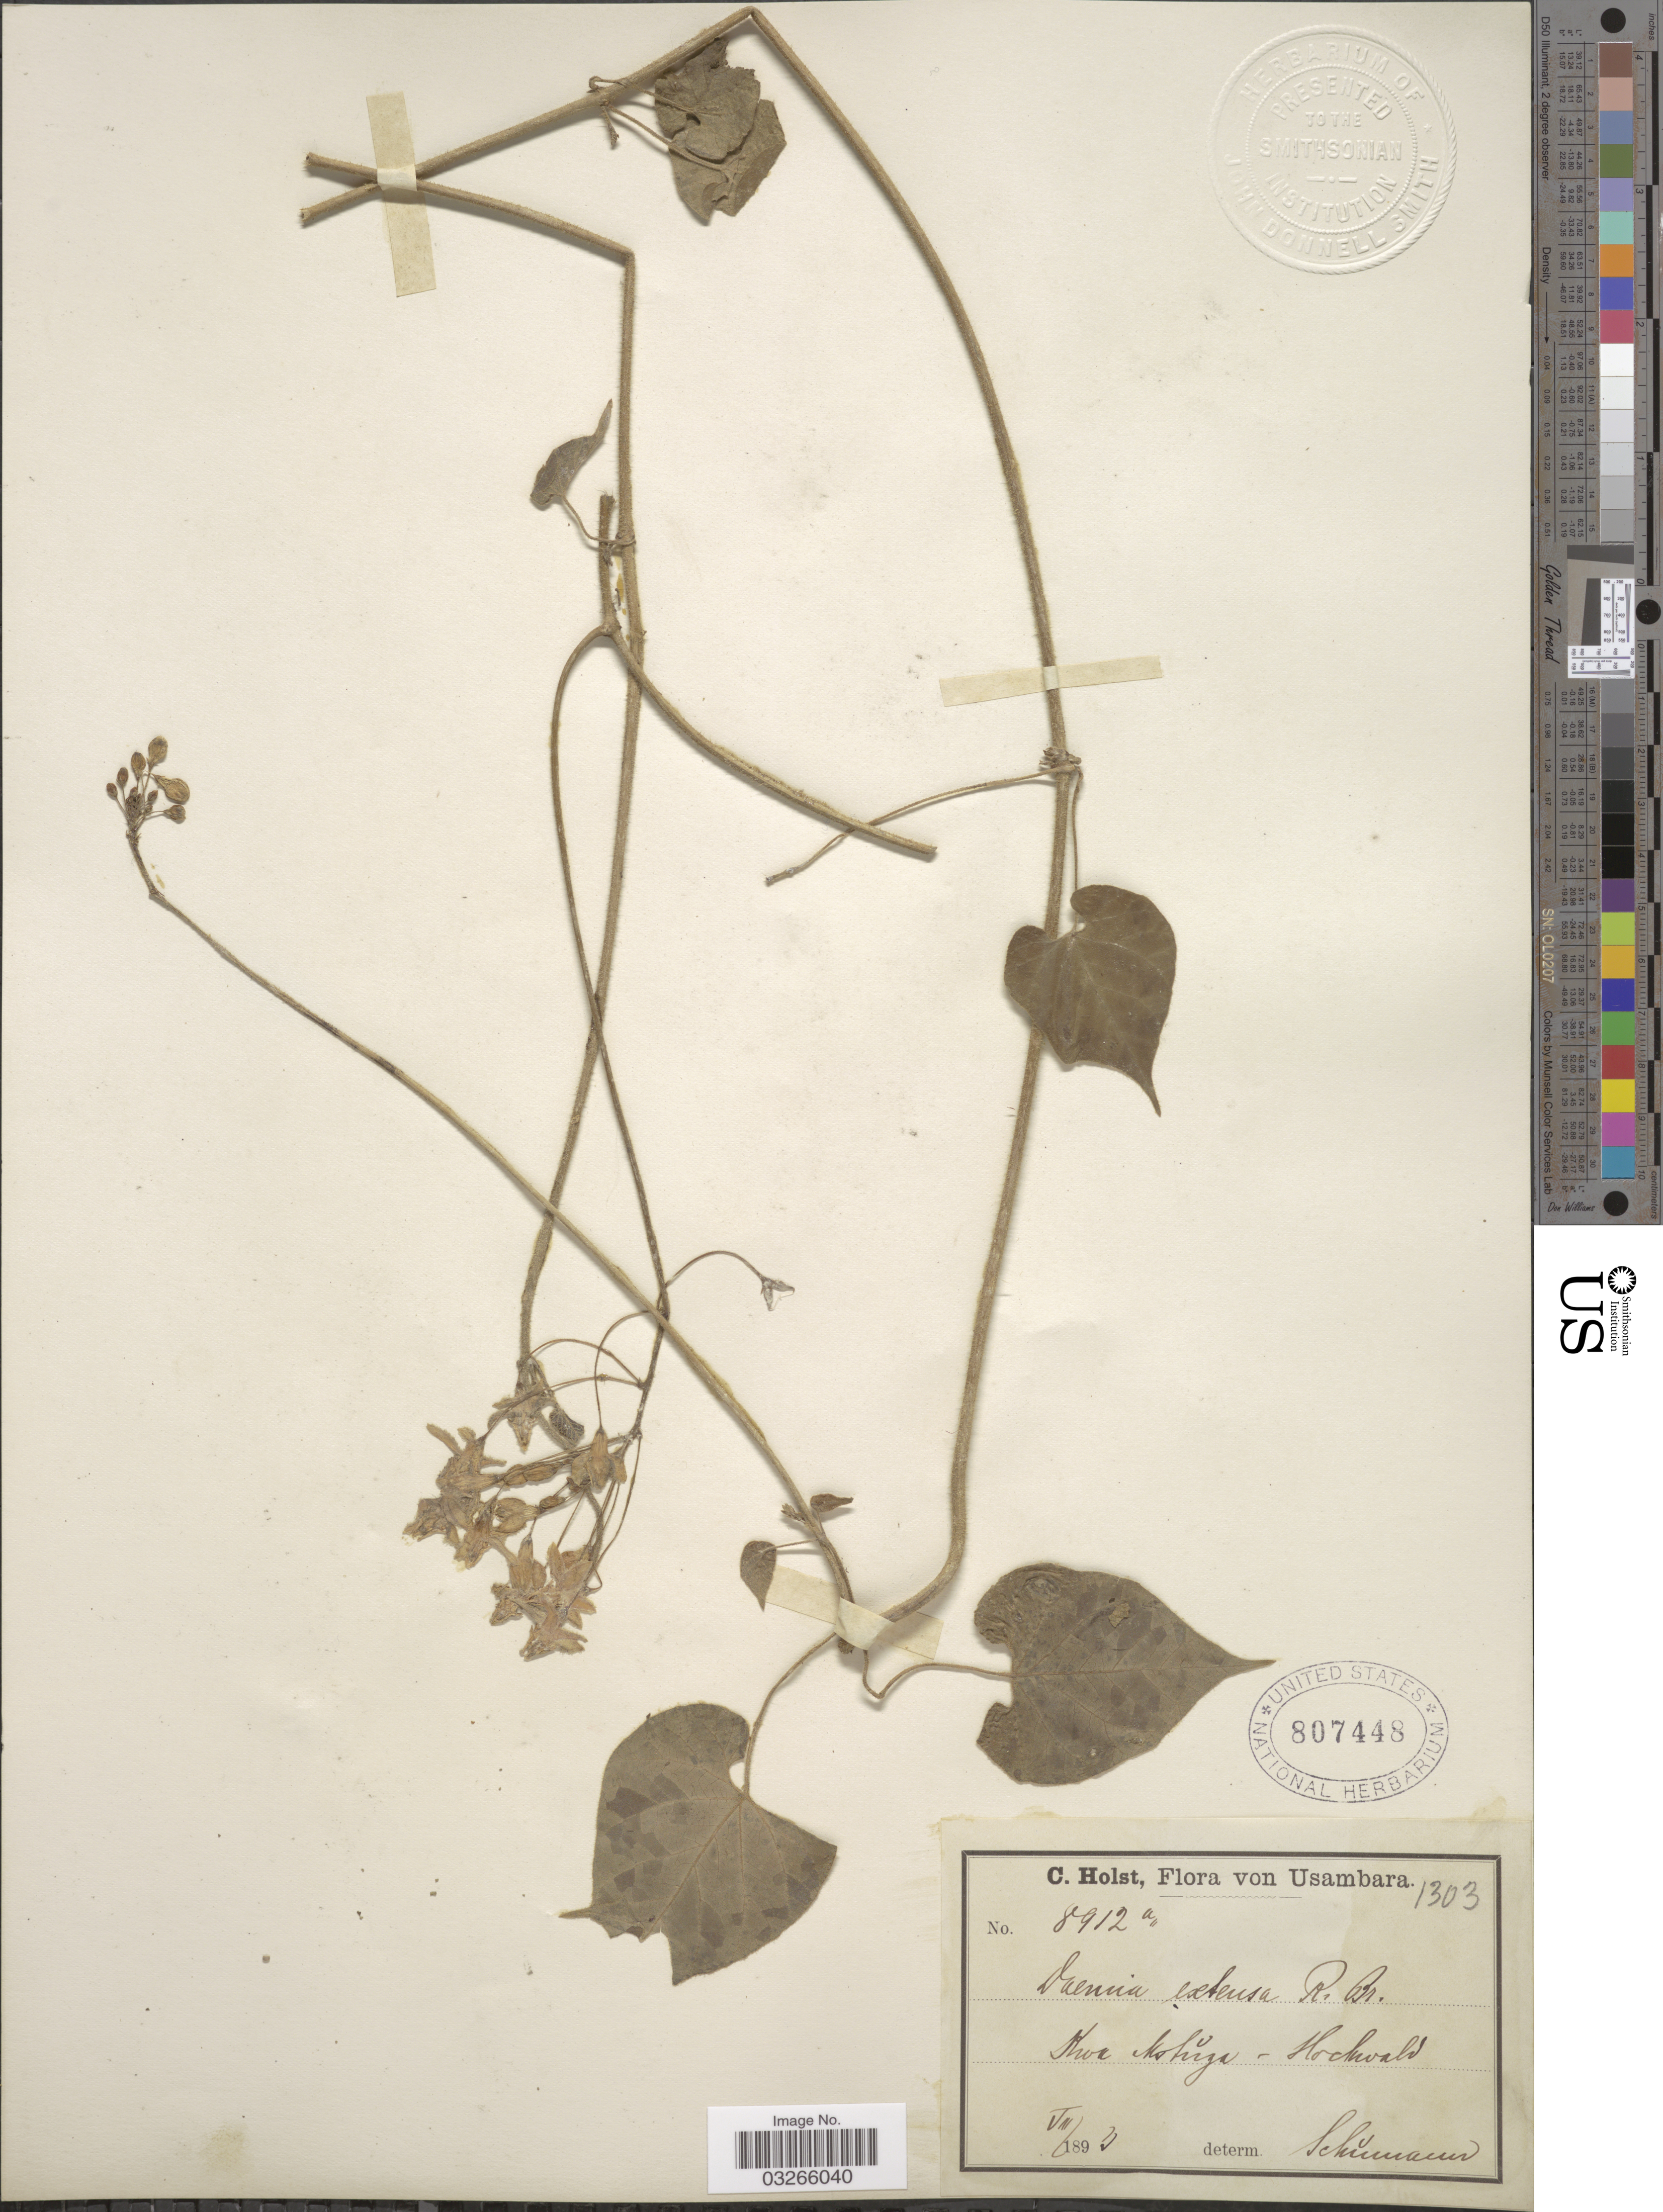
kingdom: Plantae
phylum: Tracheophyta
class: Magnoliopsida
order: Gentianales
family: Apocynaceae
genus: Doemia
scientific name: Doemia extensa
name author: (Jacq.) W.T. Aiton ex Schult.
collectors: C. H. Holst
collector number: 8912a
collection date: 1892-08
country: Tanzania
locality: Usambara. Kwa Mstuza - Hochwald.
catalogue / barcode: US 807448